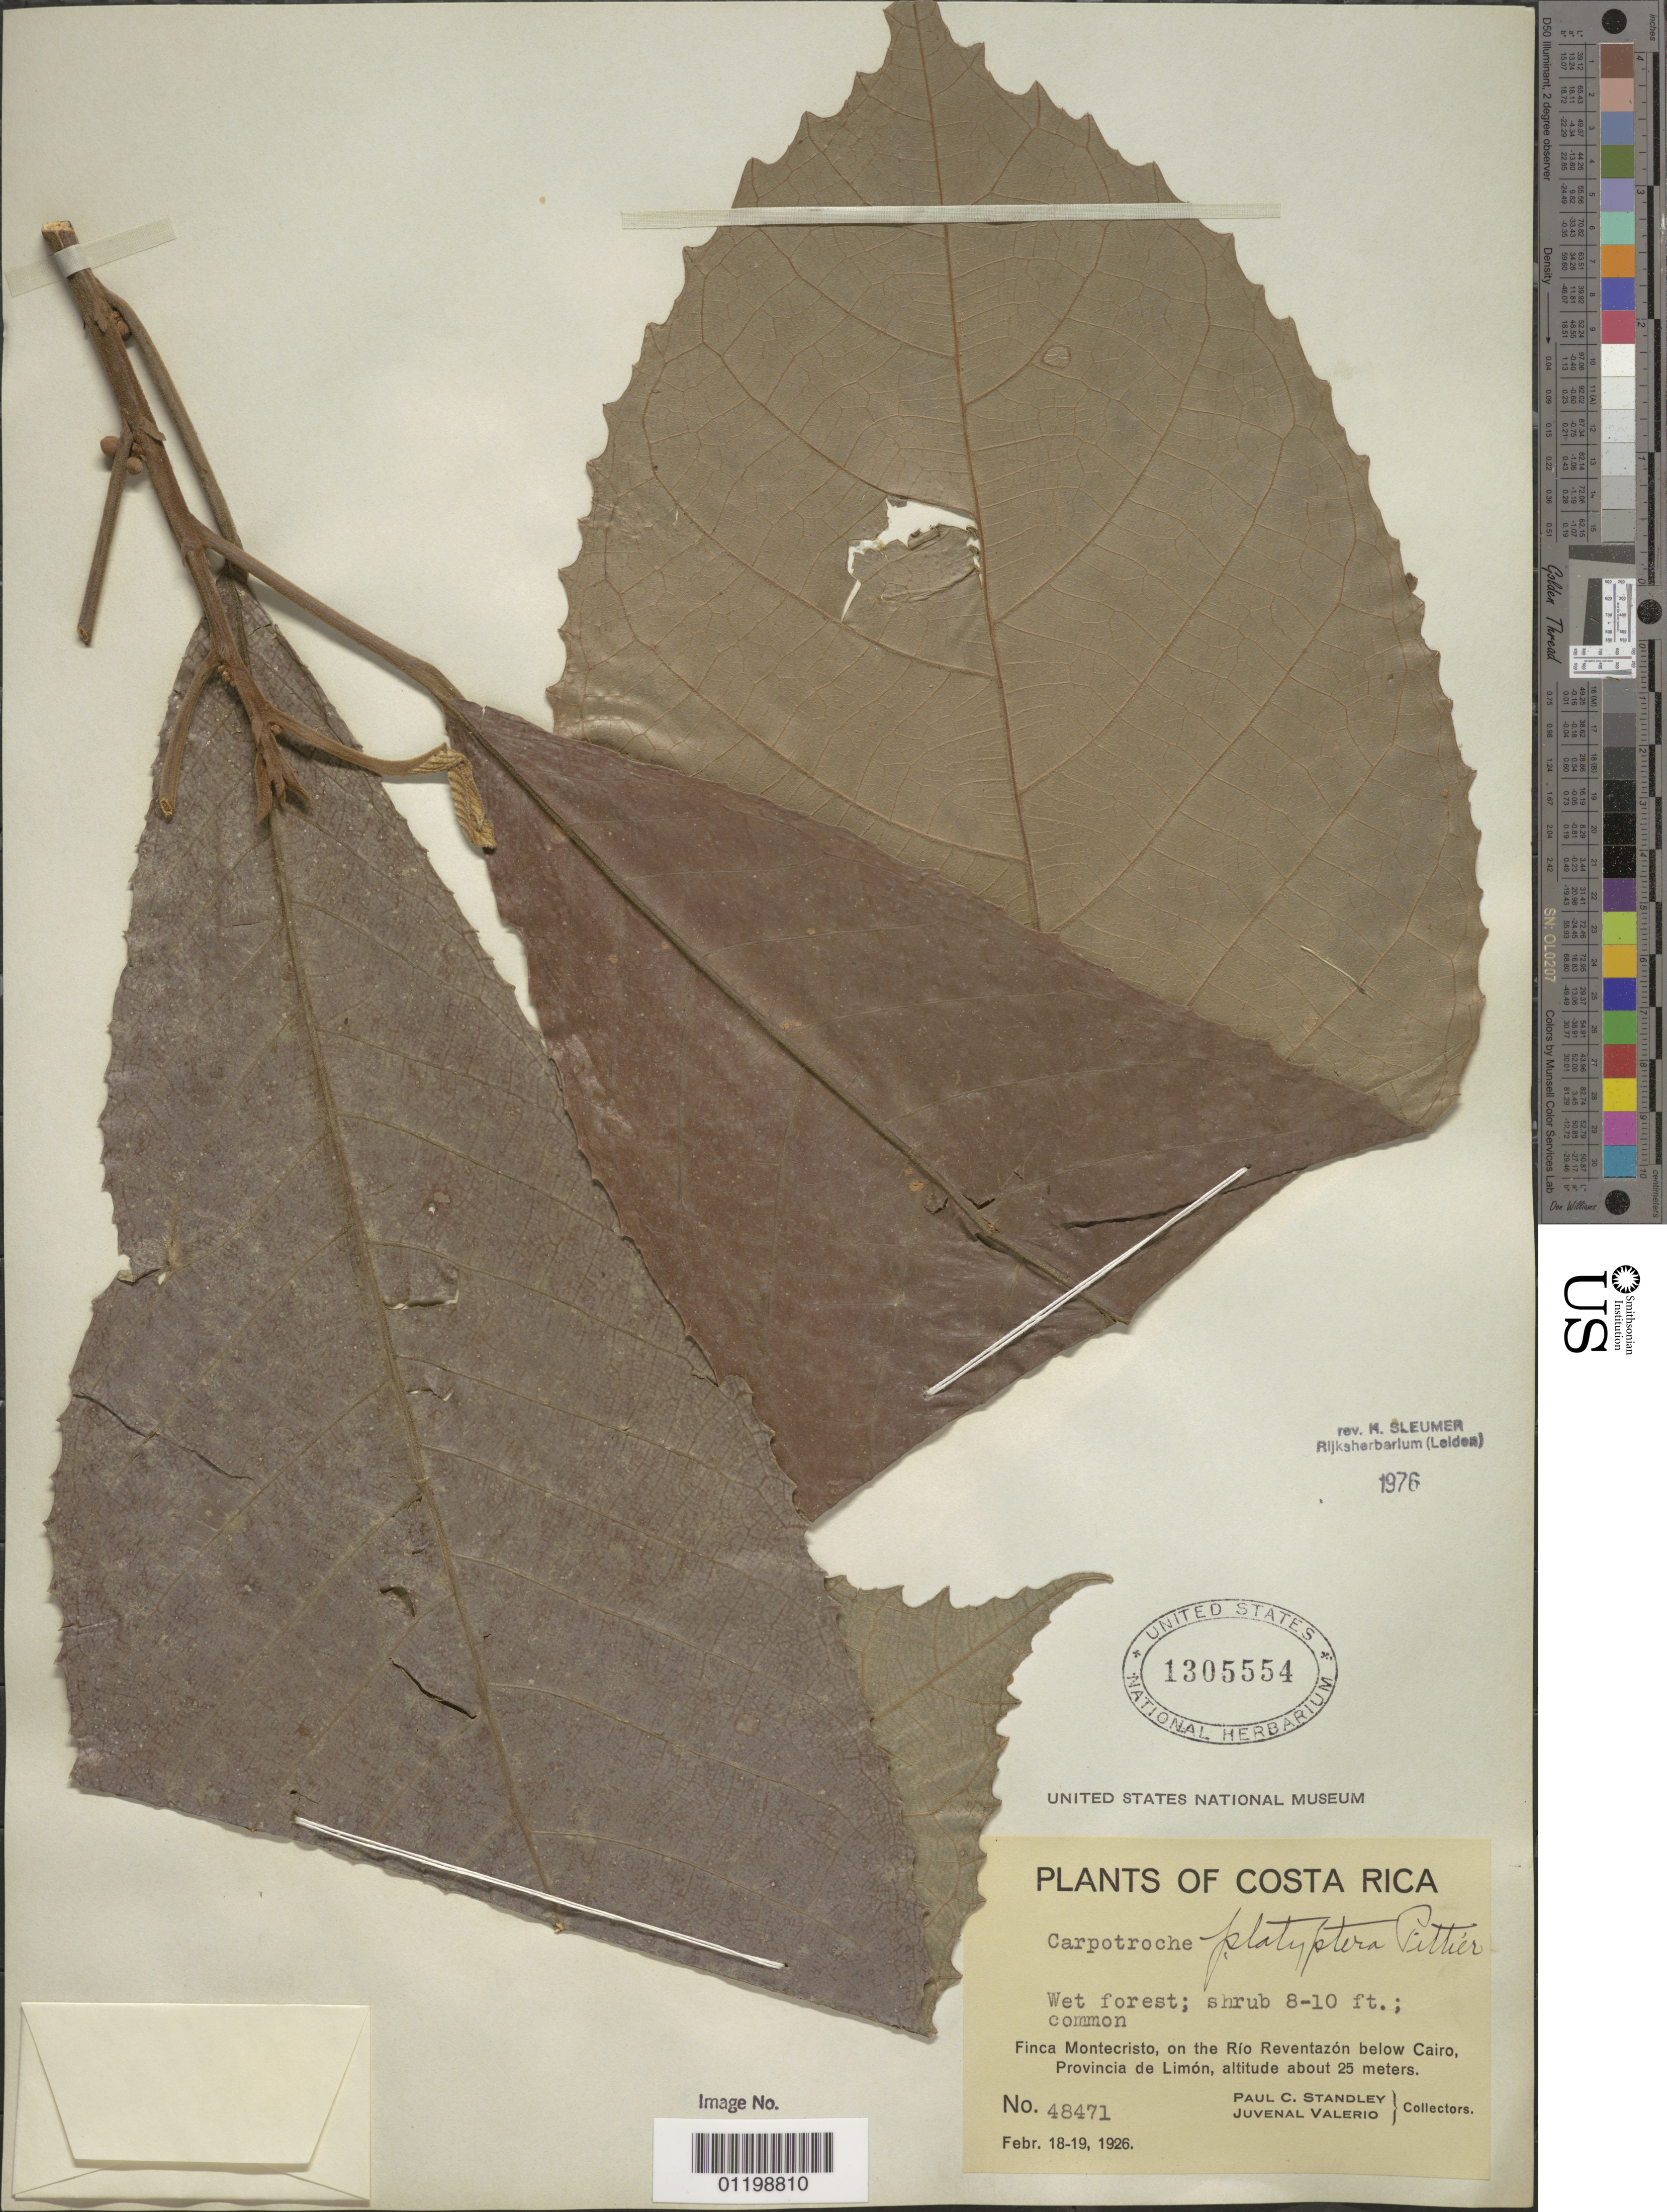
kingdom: Plantae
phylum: Tracheophyta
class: Magnoliopsida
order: Malpighiales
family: Achariaceae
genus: Carpotroche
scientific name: Carpotroche platyptera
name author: Pittier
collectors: P. C. Standley & J. Valerio R.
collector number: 78471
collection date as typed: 18 Feb 1926 to 19 Feb 1926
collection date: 1926-02-18/1926-02-19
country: Costa Rica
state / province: Limón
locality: Finca Montecristo, on the Río Reventazón below Cairo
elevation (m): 25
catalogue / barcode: US 1305554